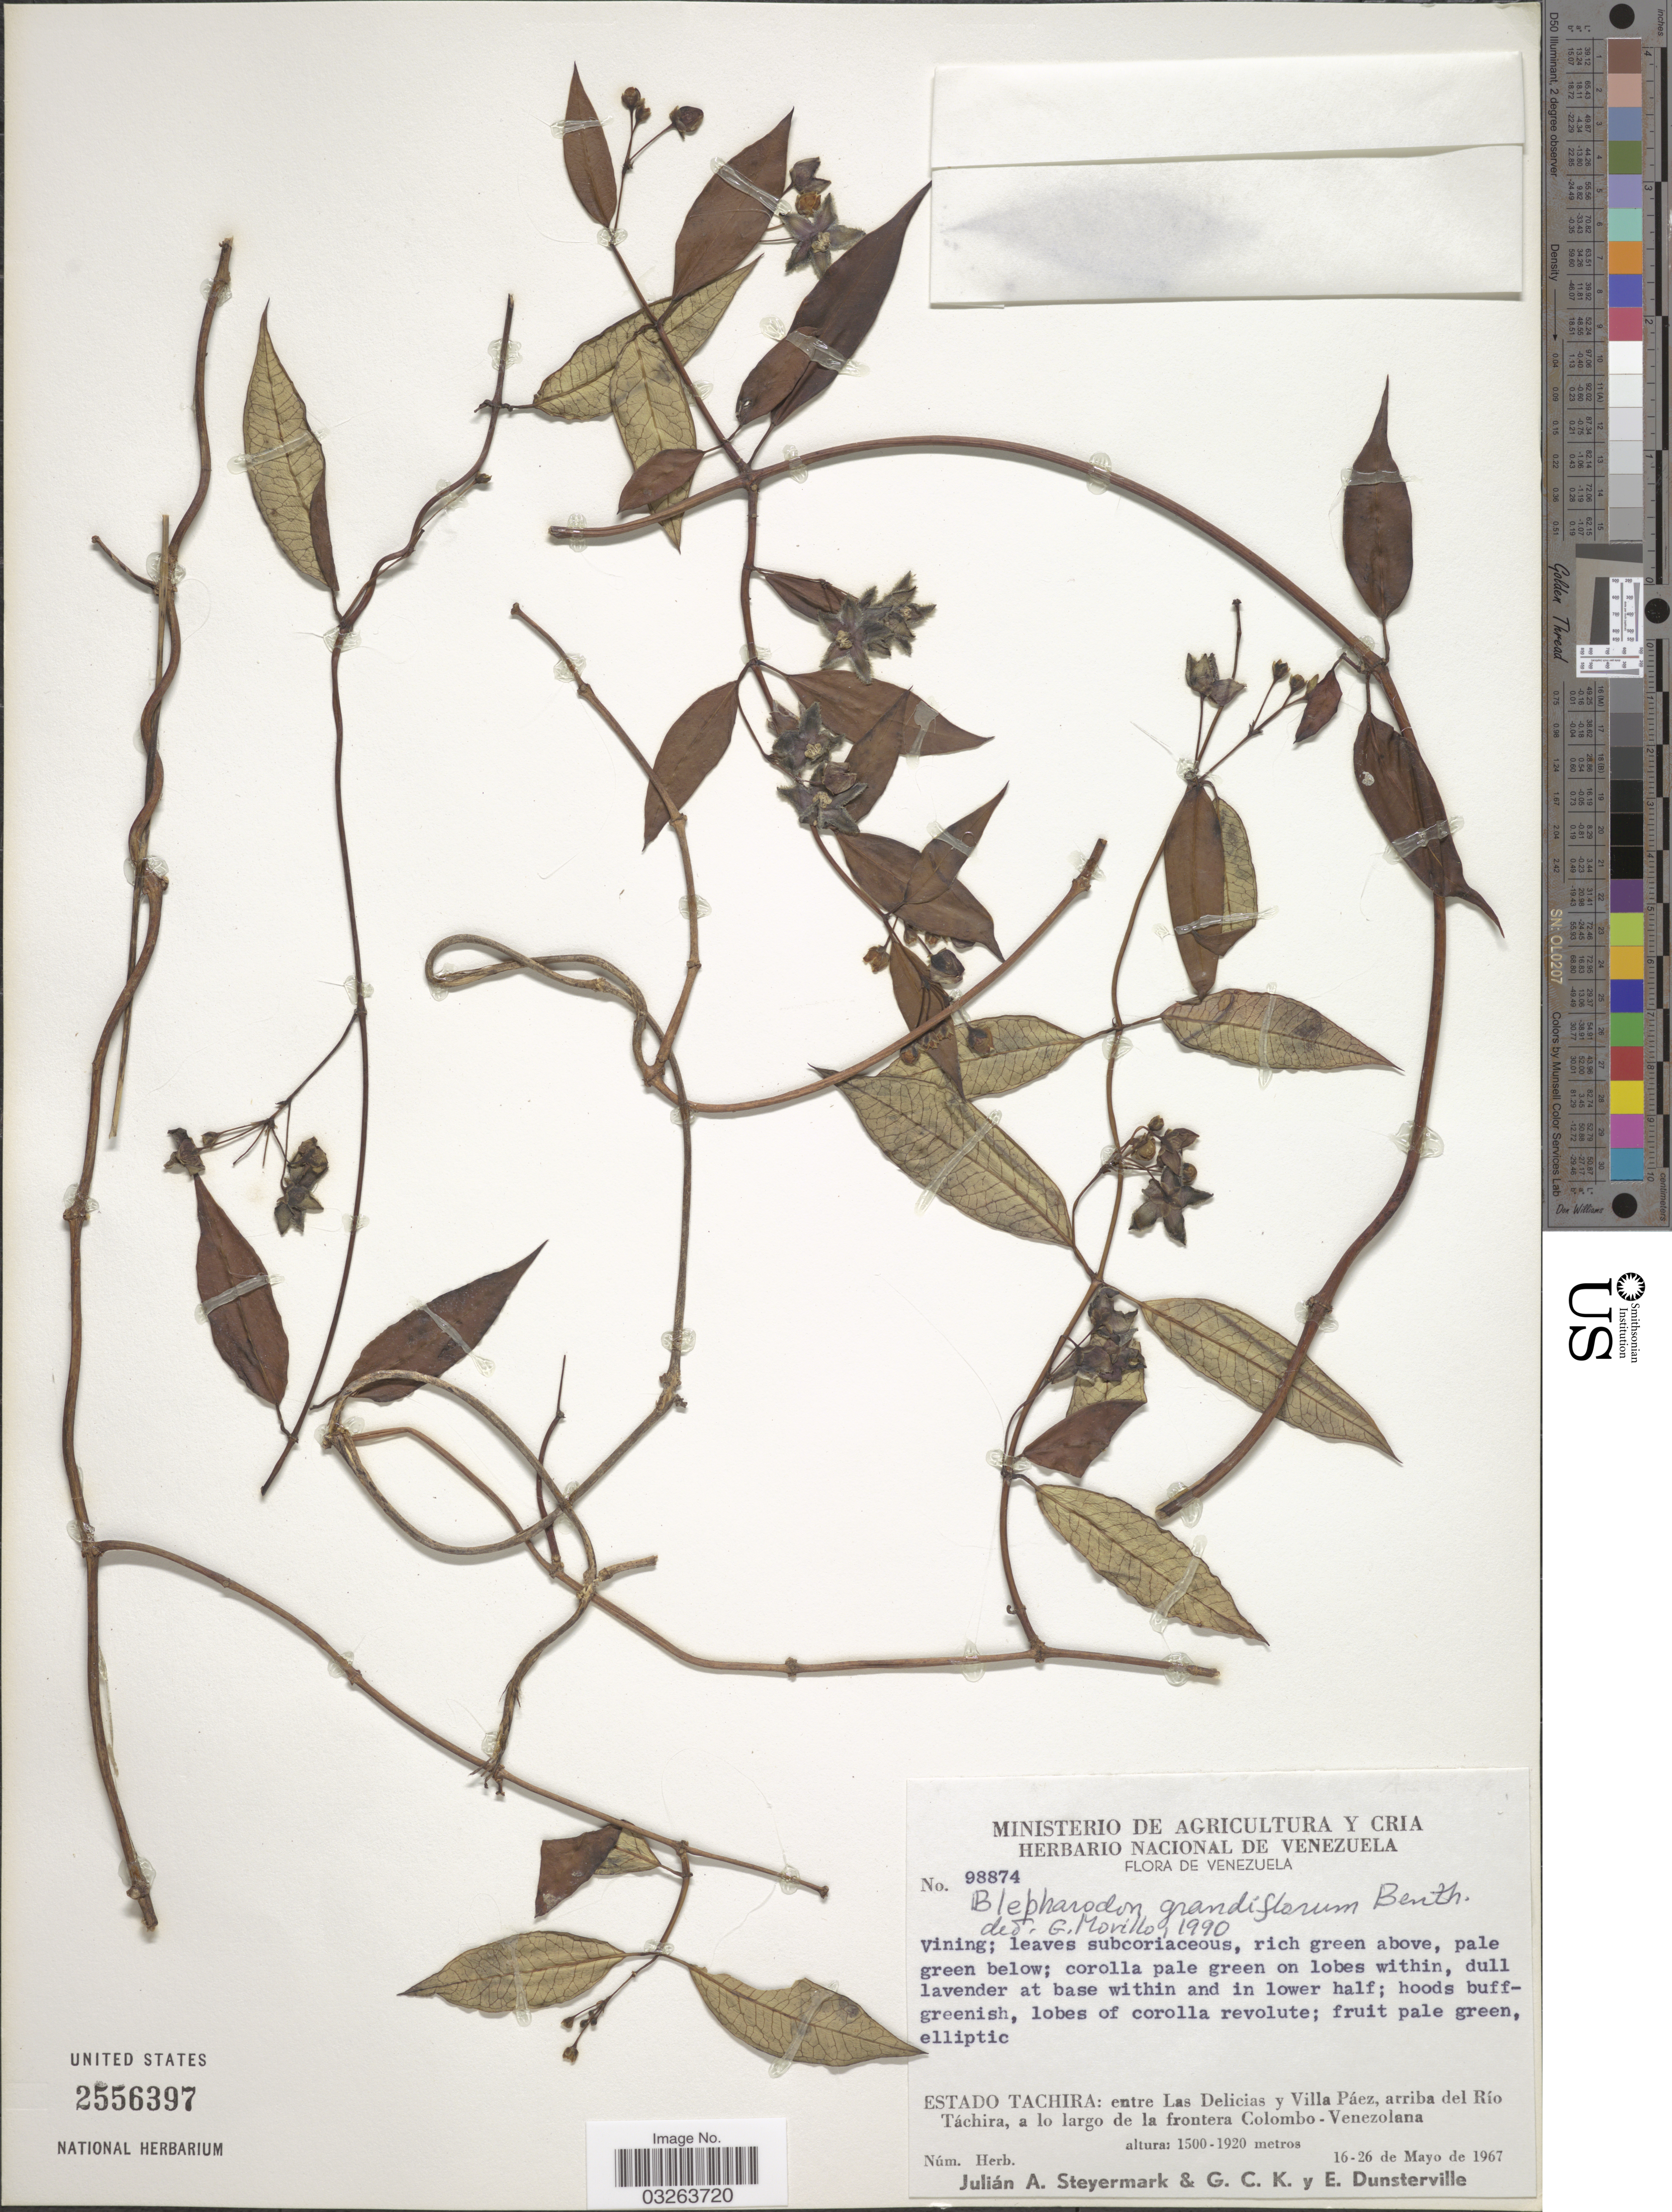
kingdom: Plantae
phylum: Tracheophyta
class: Magnoliopsida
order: Gentianales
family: Apocynaceae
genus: Blepharodon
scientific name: Blepharodon grandiflorum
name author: Benth.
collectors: J. Steyermark, G. C. K. Dunsterville & E. Dunsterville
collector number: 98874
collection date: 1967-05-16/1967-05-26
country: Venezuela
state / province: Tachira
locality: Entre Las Delicias y Villa Páez, arriba del Río Táchira, a lo largo de la frontera Colombo - Venezolana.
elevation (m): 1500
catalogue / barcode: US 2556397